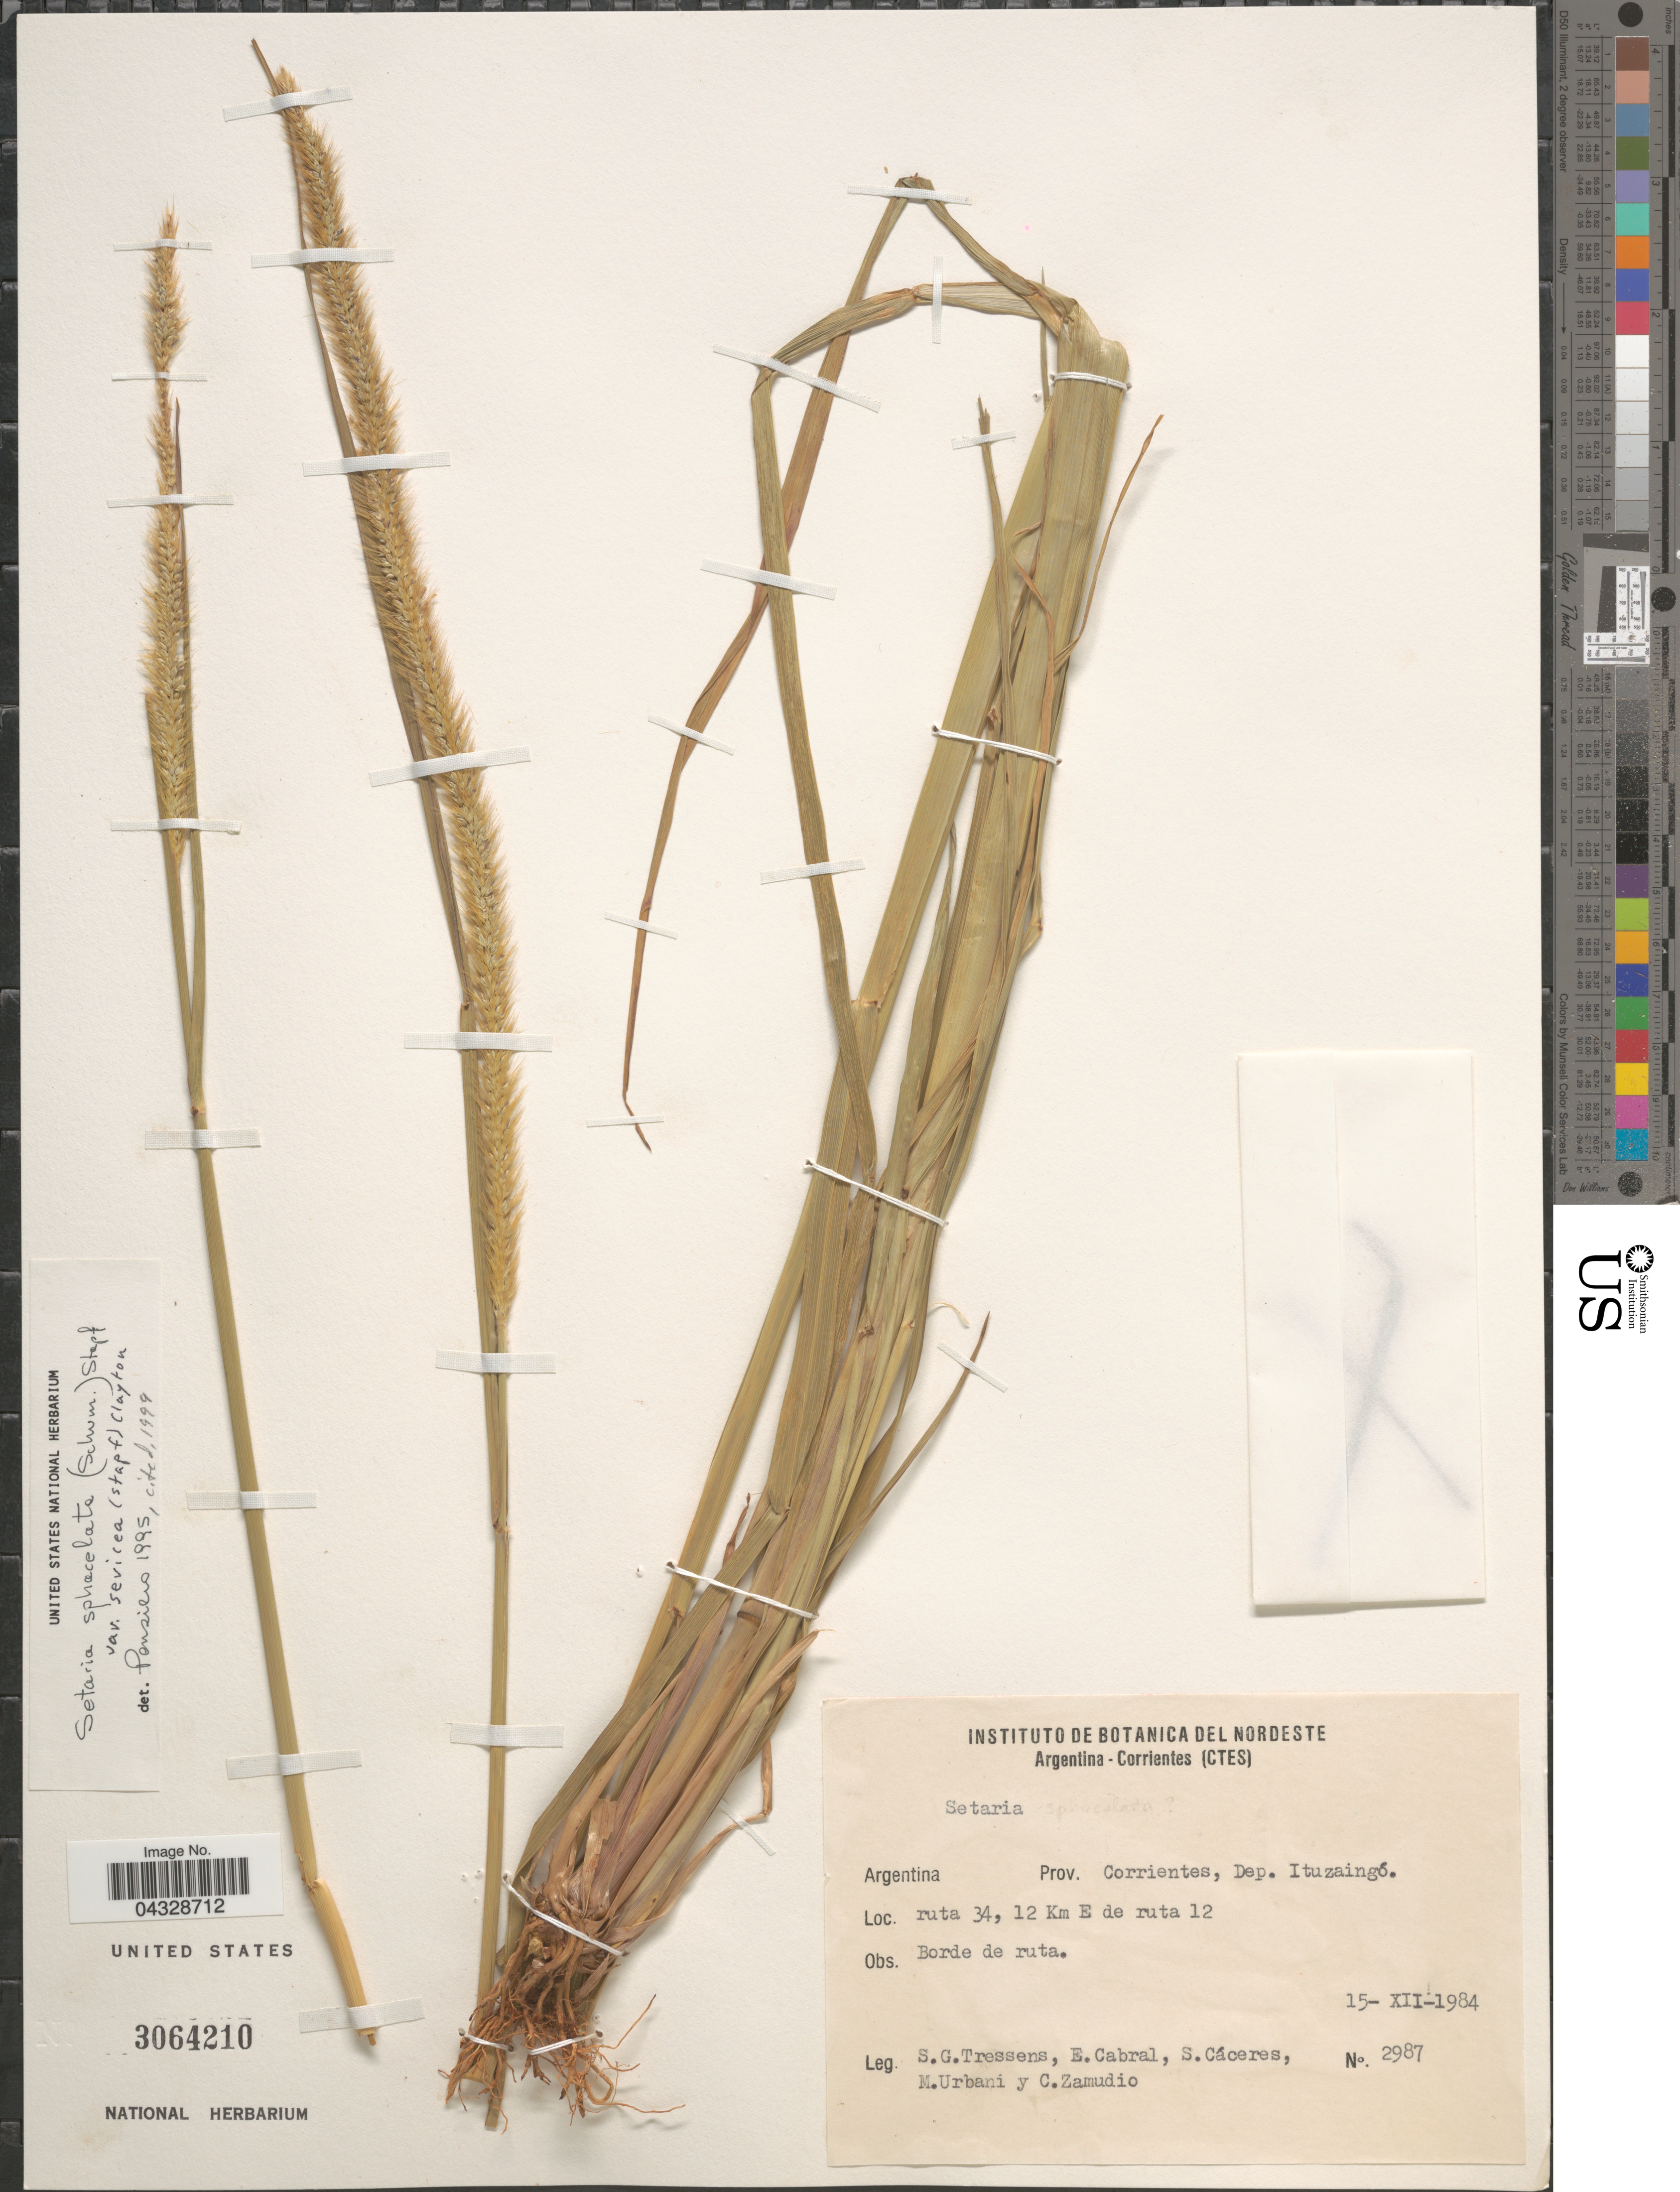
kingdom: Plantae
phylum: Tracheophyta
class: Liliopsida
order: Poales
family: Poaceae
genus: Setaria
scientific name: Setaria sphacelata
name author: (Schumach.) Stapf & Hubb. ex Moss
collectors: S. Tressens, E. Cabral, S. Cáceres, M. Urbani & C. Zamudio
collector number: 2987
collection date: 1984-12-15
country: Argentina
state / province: Corrientes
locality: Dep. Ituzaingó. Ruta 34, 12 Km E de ruta 12.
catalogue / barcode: US 3064210